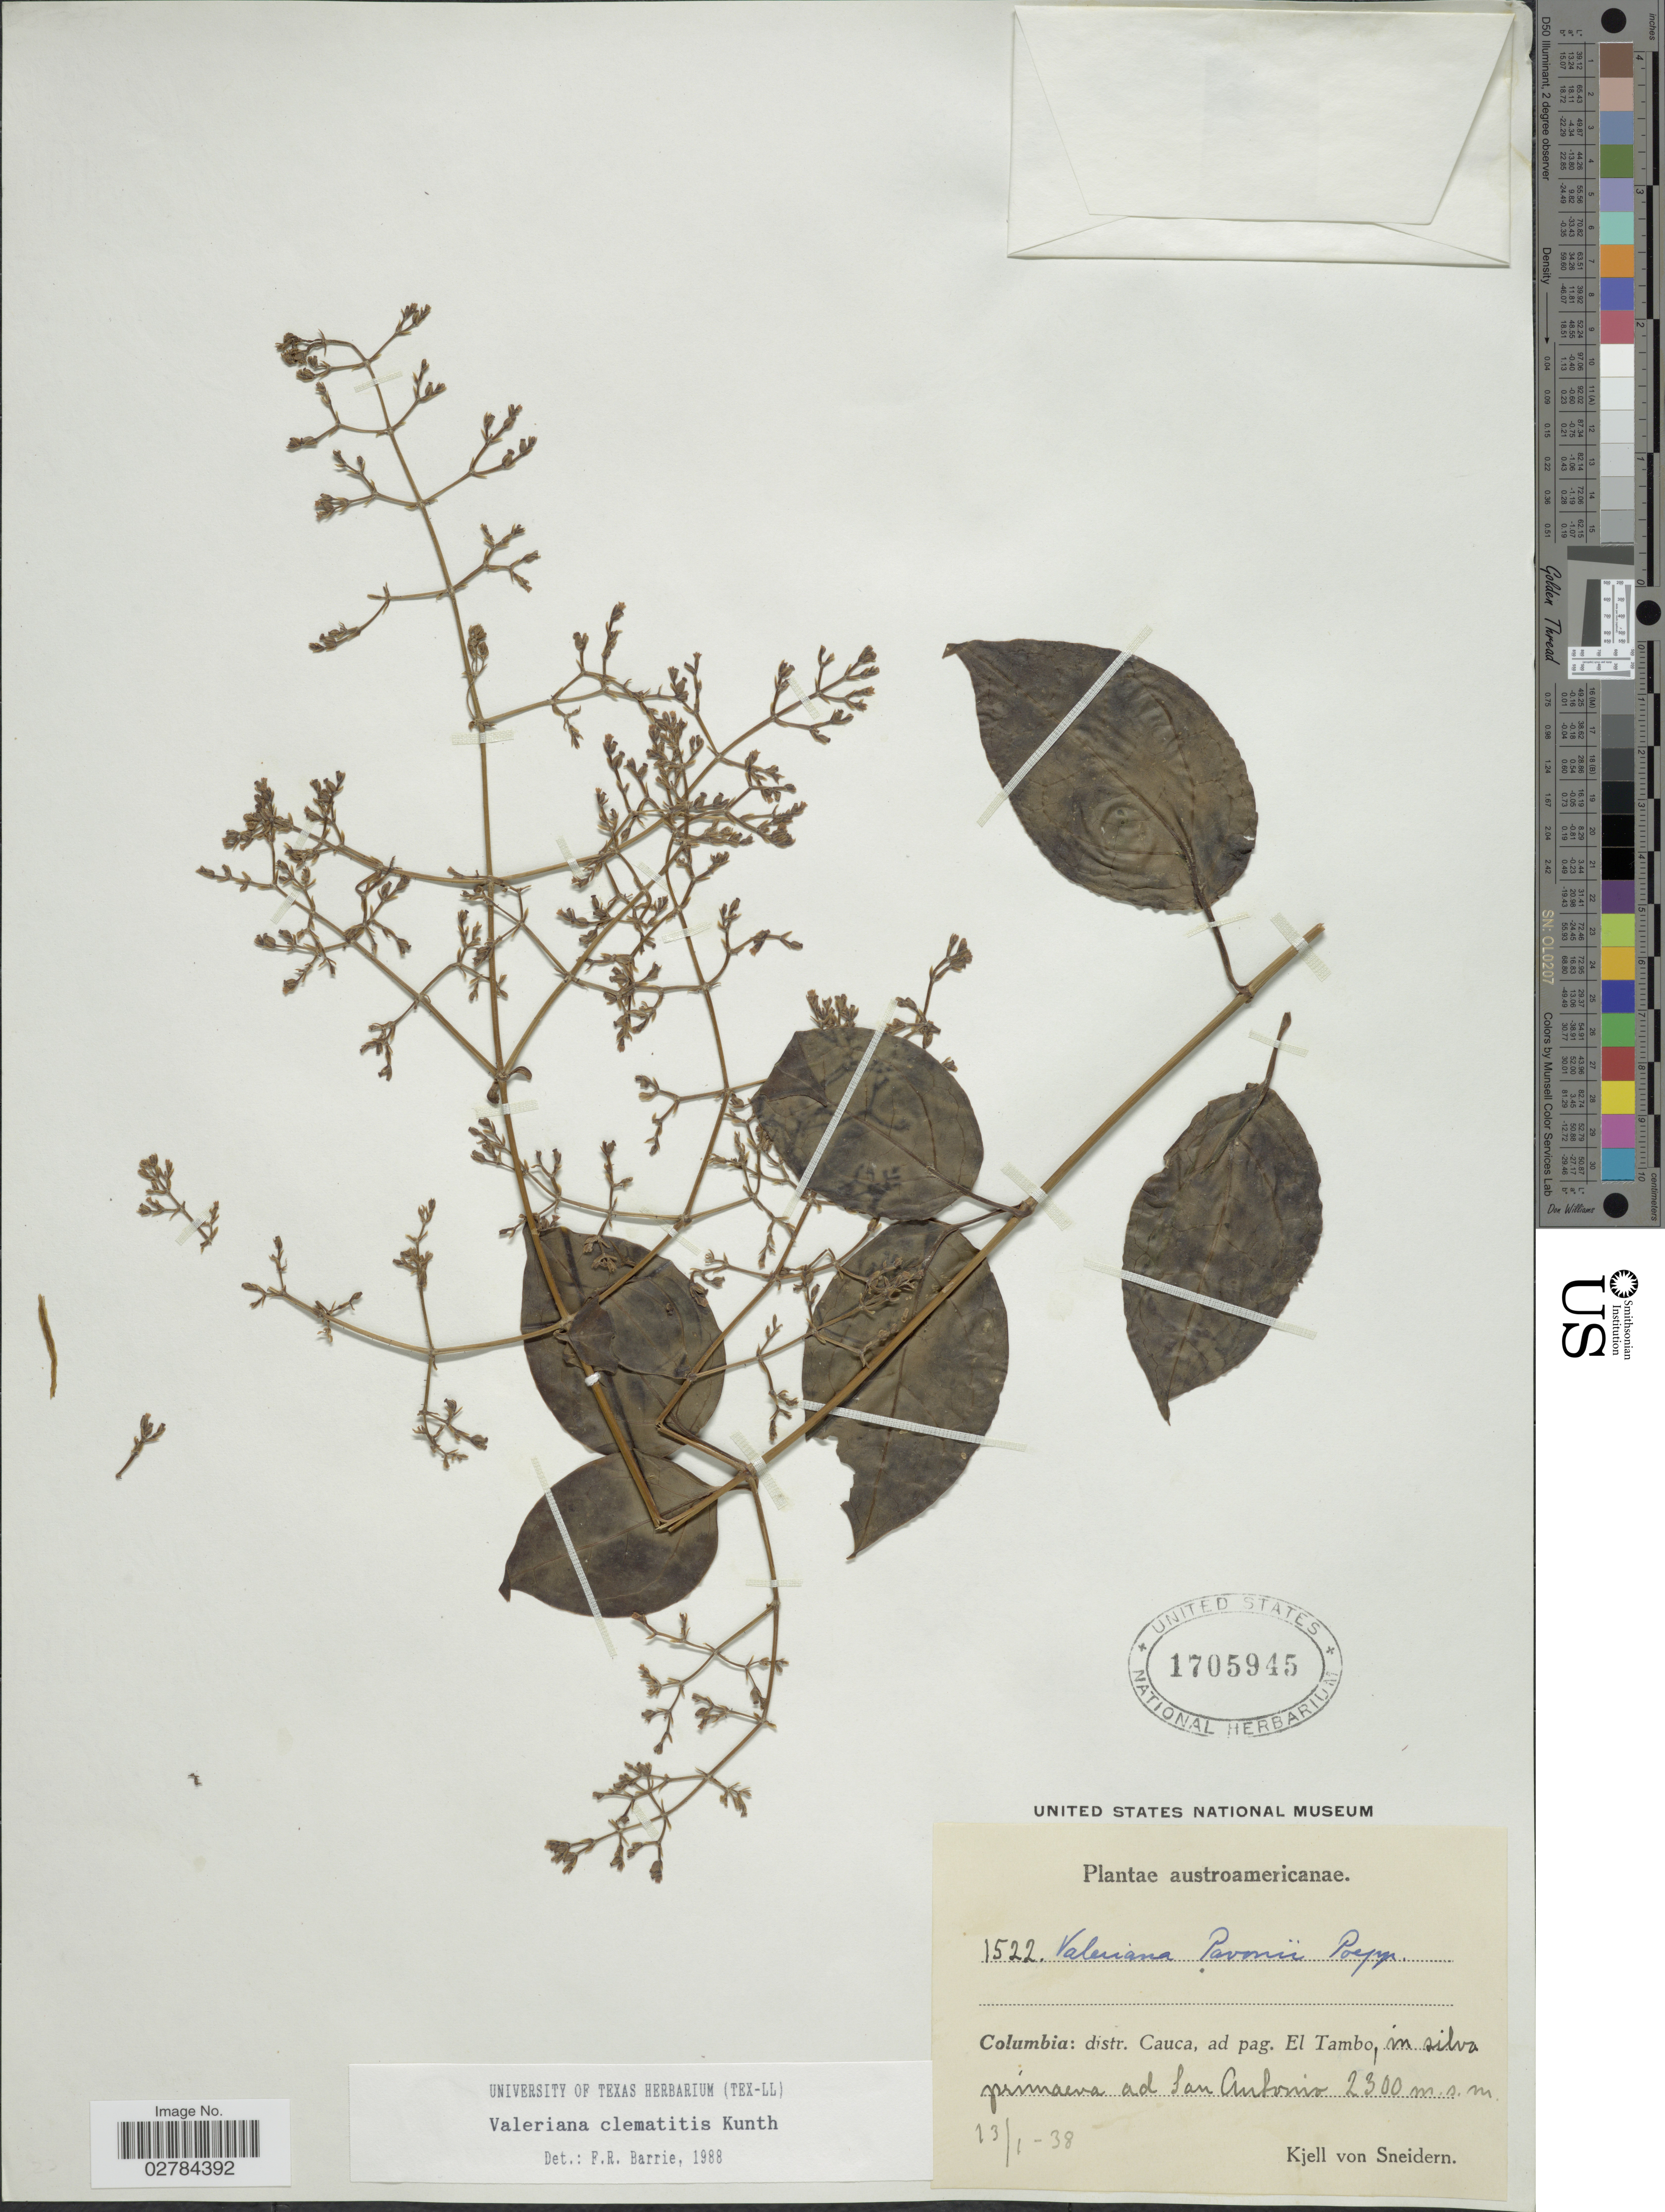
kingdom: Plantae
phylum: Tracheophyta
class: Magnoliopsida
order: Dipsacales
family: Caprifoliaceae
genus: Valeriana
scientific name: Valeriana clematitis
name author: Kunth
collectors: K. von Sneidern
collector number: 1522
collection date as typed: Transcribed d/m/y: 13/1/38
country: Colombia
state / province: Cauca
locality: Austroamericanae. Distr. Cauca, ad pag. El Tambo, in silva primaeva ad San Antonio.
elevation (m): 2300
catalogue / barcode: US 1705945